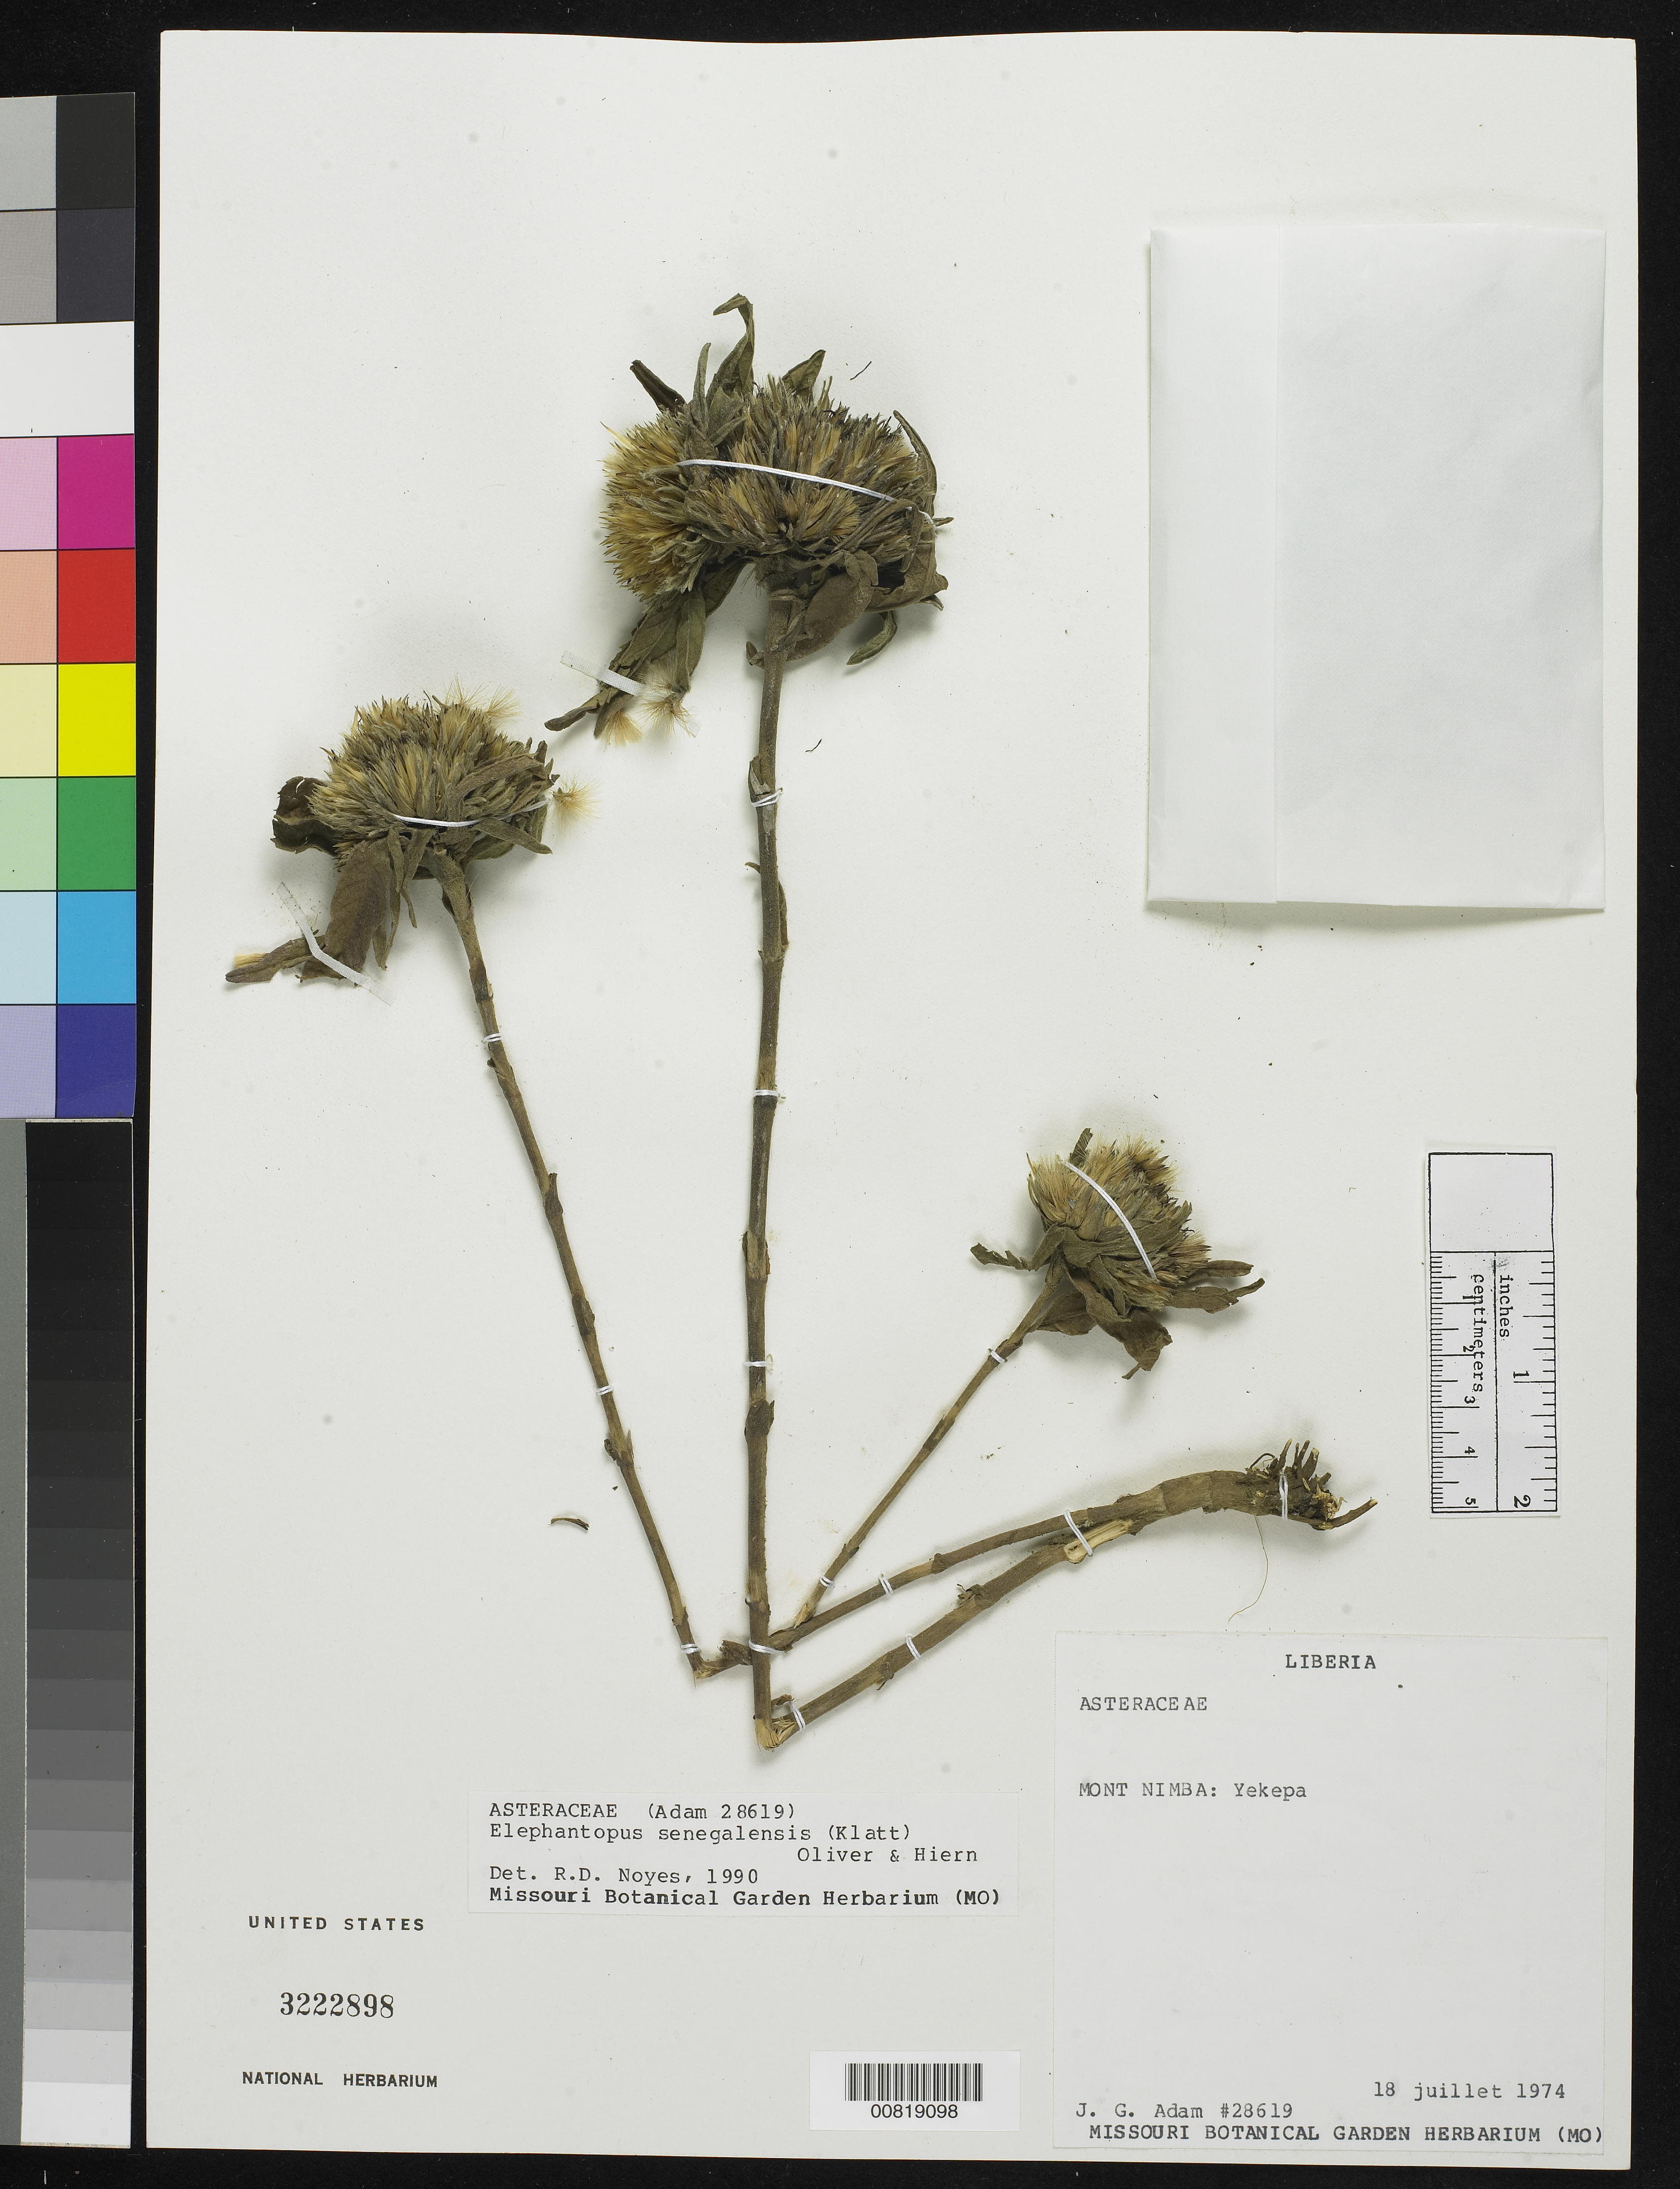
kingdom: Plantae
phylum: Tracheophyta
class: Magnoliopsida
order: Asterales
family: Asteraceae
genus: Elephantopus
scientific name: Elephantopus senegalensis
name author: (Klatt) Oliv. & Hiern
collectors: J. Adam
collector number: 28619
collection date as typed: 18 Jul 1974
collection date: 1974-07-18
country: Liberia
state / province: Nimba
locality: Mount Nimba: Yekepa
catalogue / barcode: US 3222898